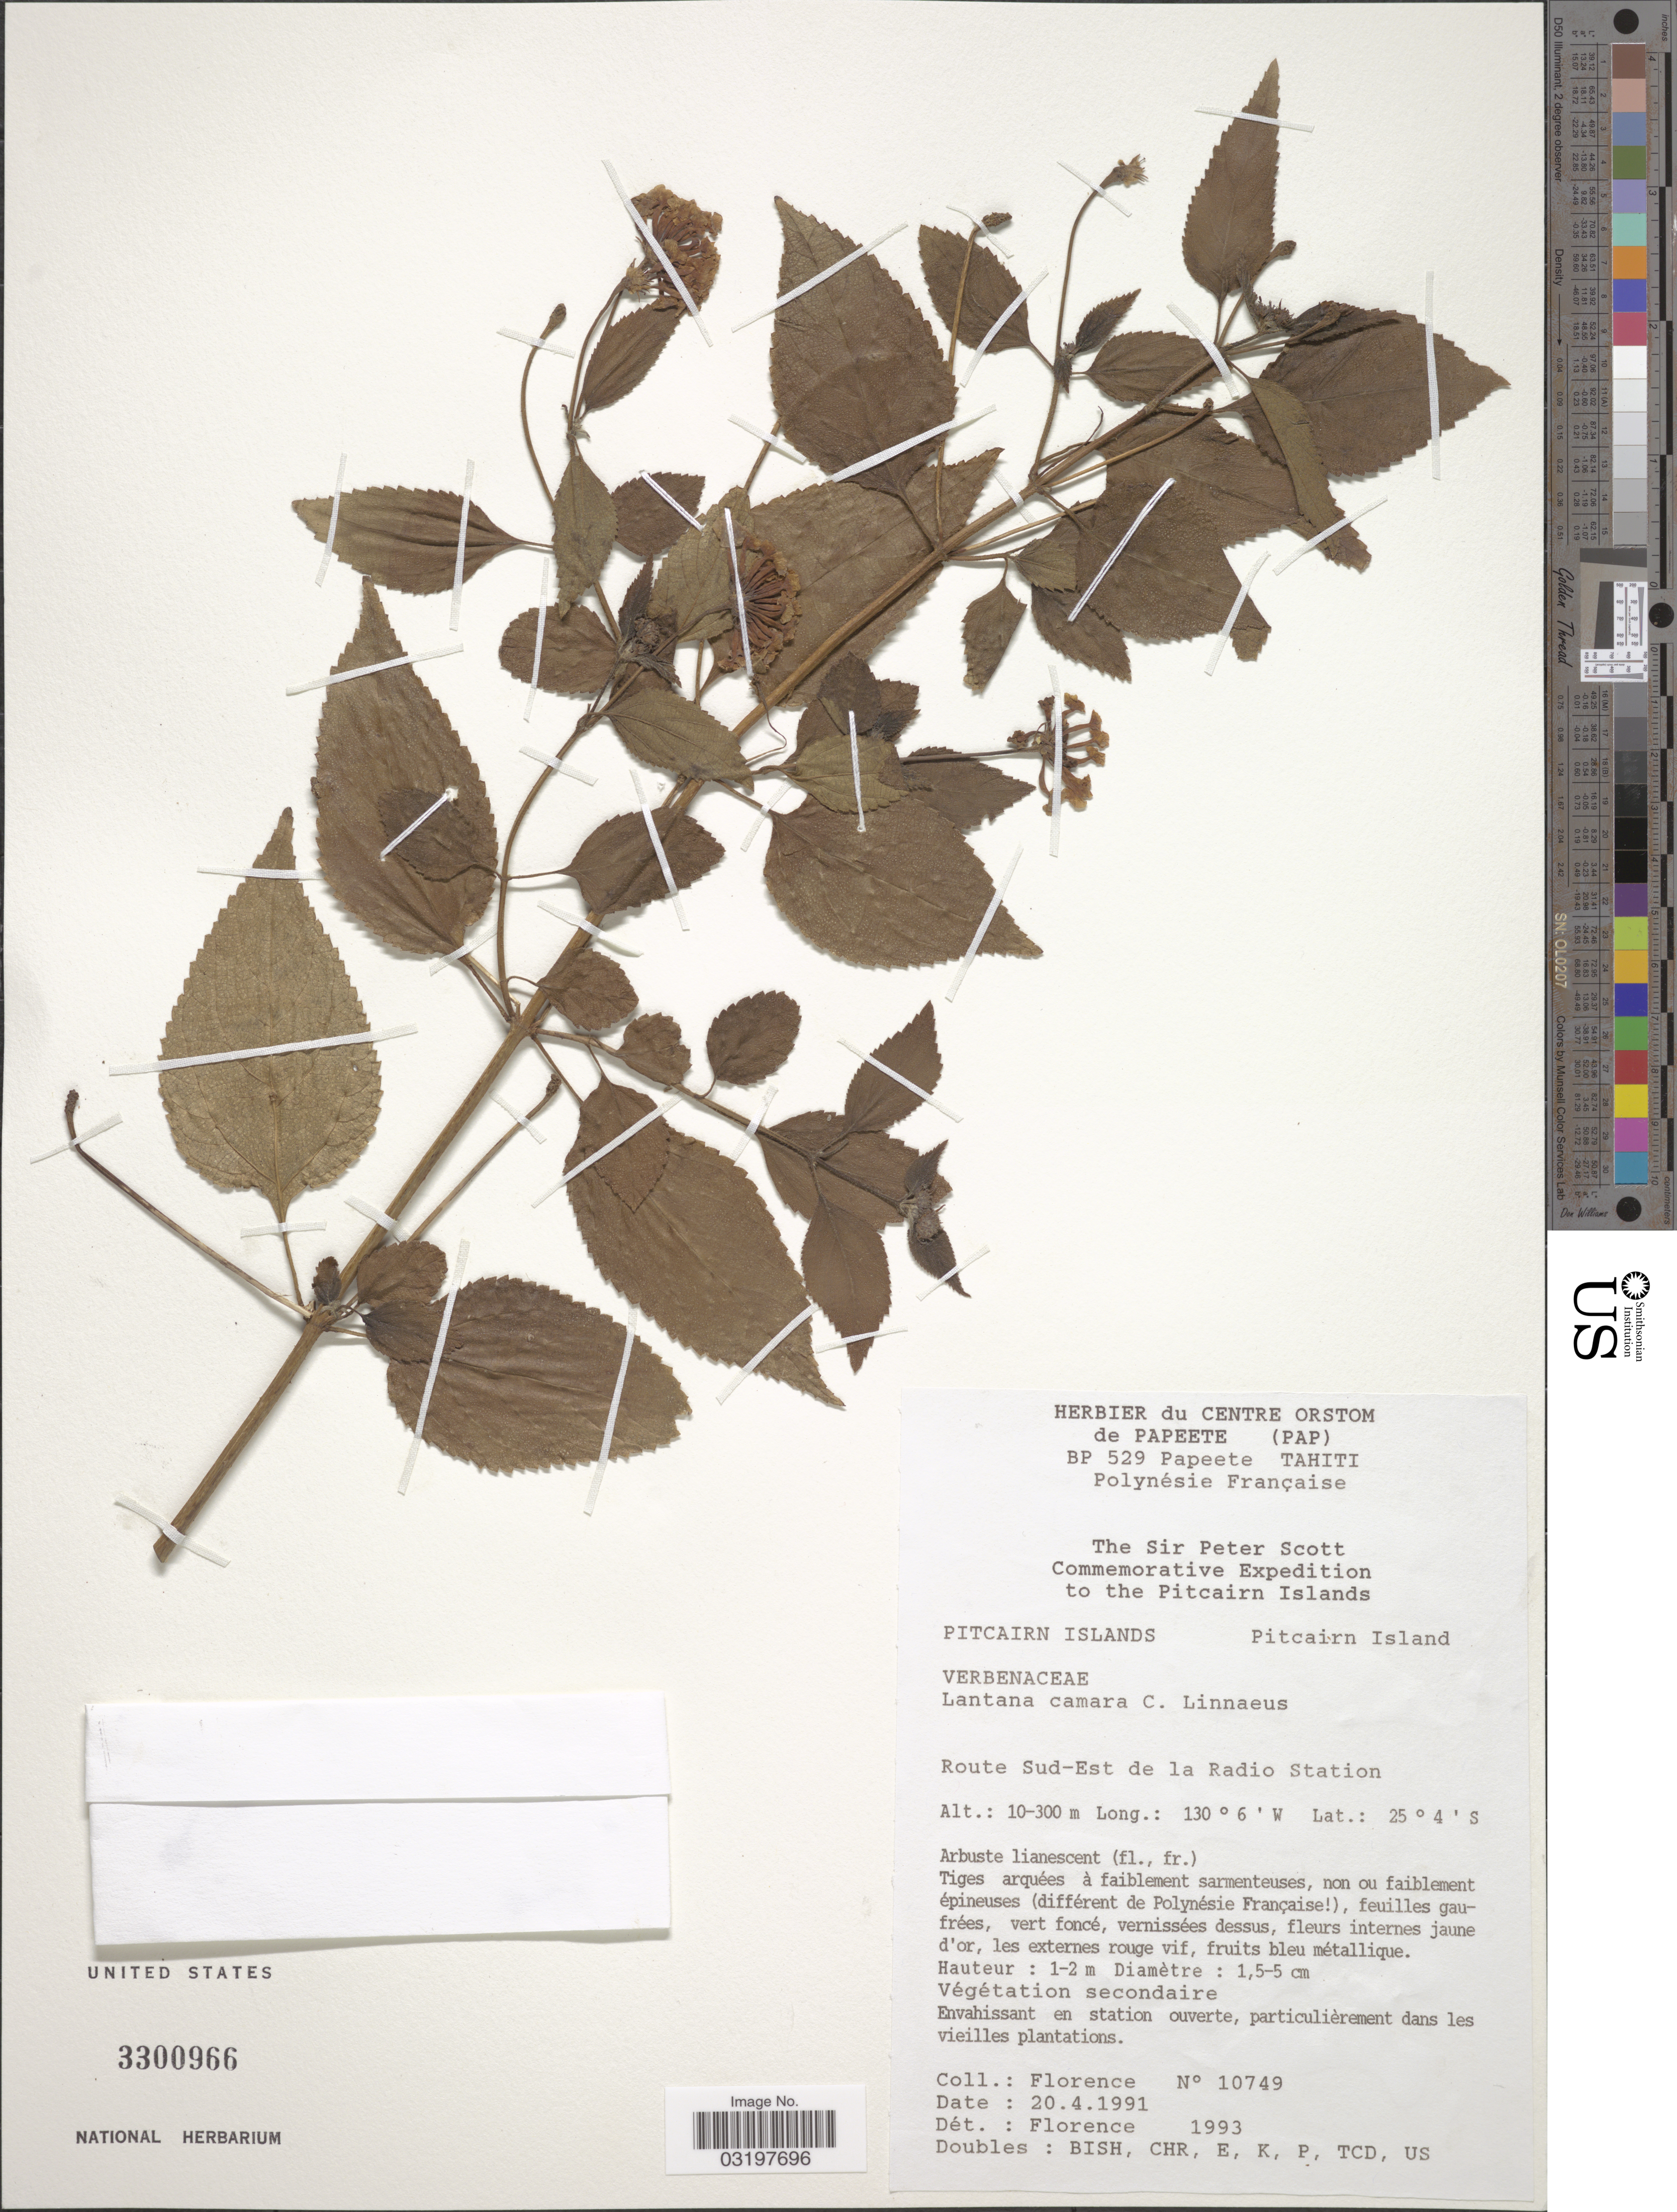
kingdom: Plantae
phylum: Tracheophyta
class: Magnoliopsida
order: Lamiales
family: Verbenaceae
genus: Lantana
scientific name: Lantana camara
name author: L.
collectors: -. Florence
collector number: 10749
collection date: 1991-04-20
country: Pitcairn Islands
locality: Pitcairn Island, Route Sud-Est de la Radio Station.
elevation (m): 10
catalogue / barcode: US 3300966